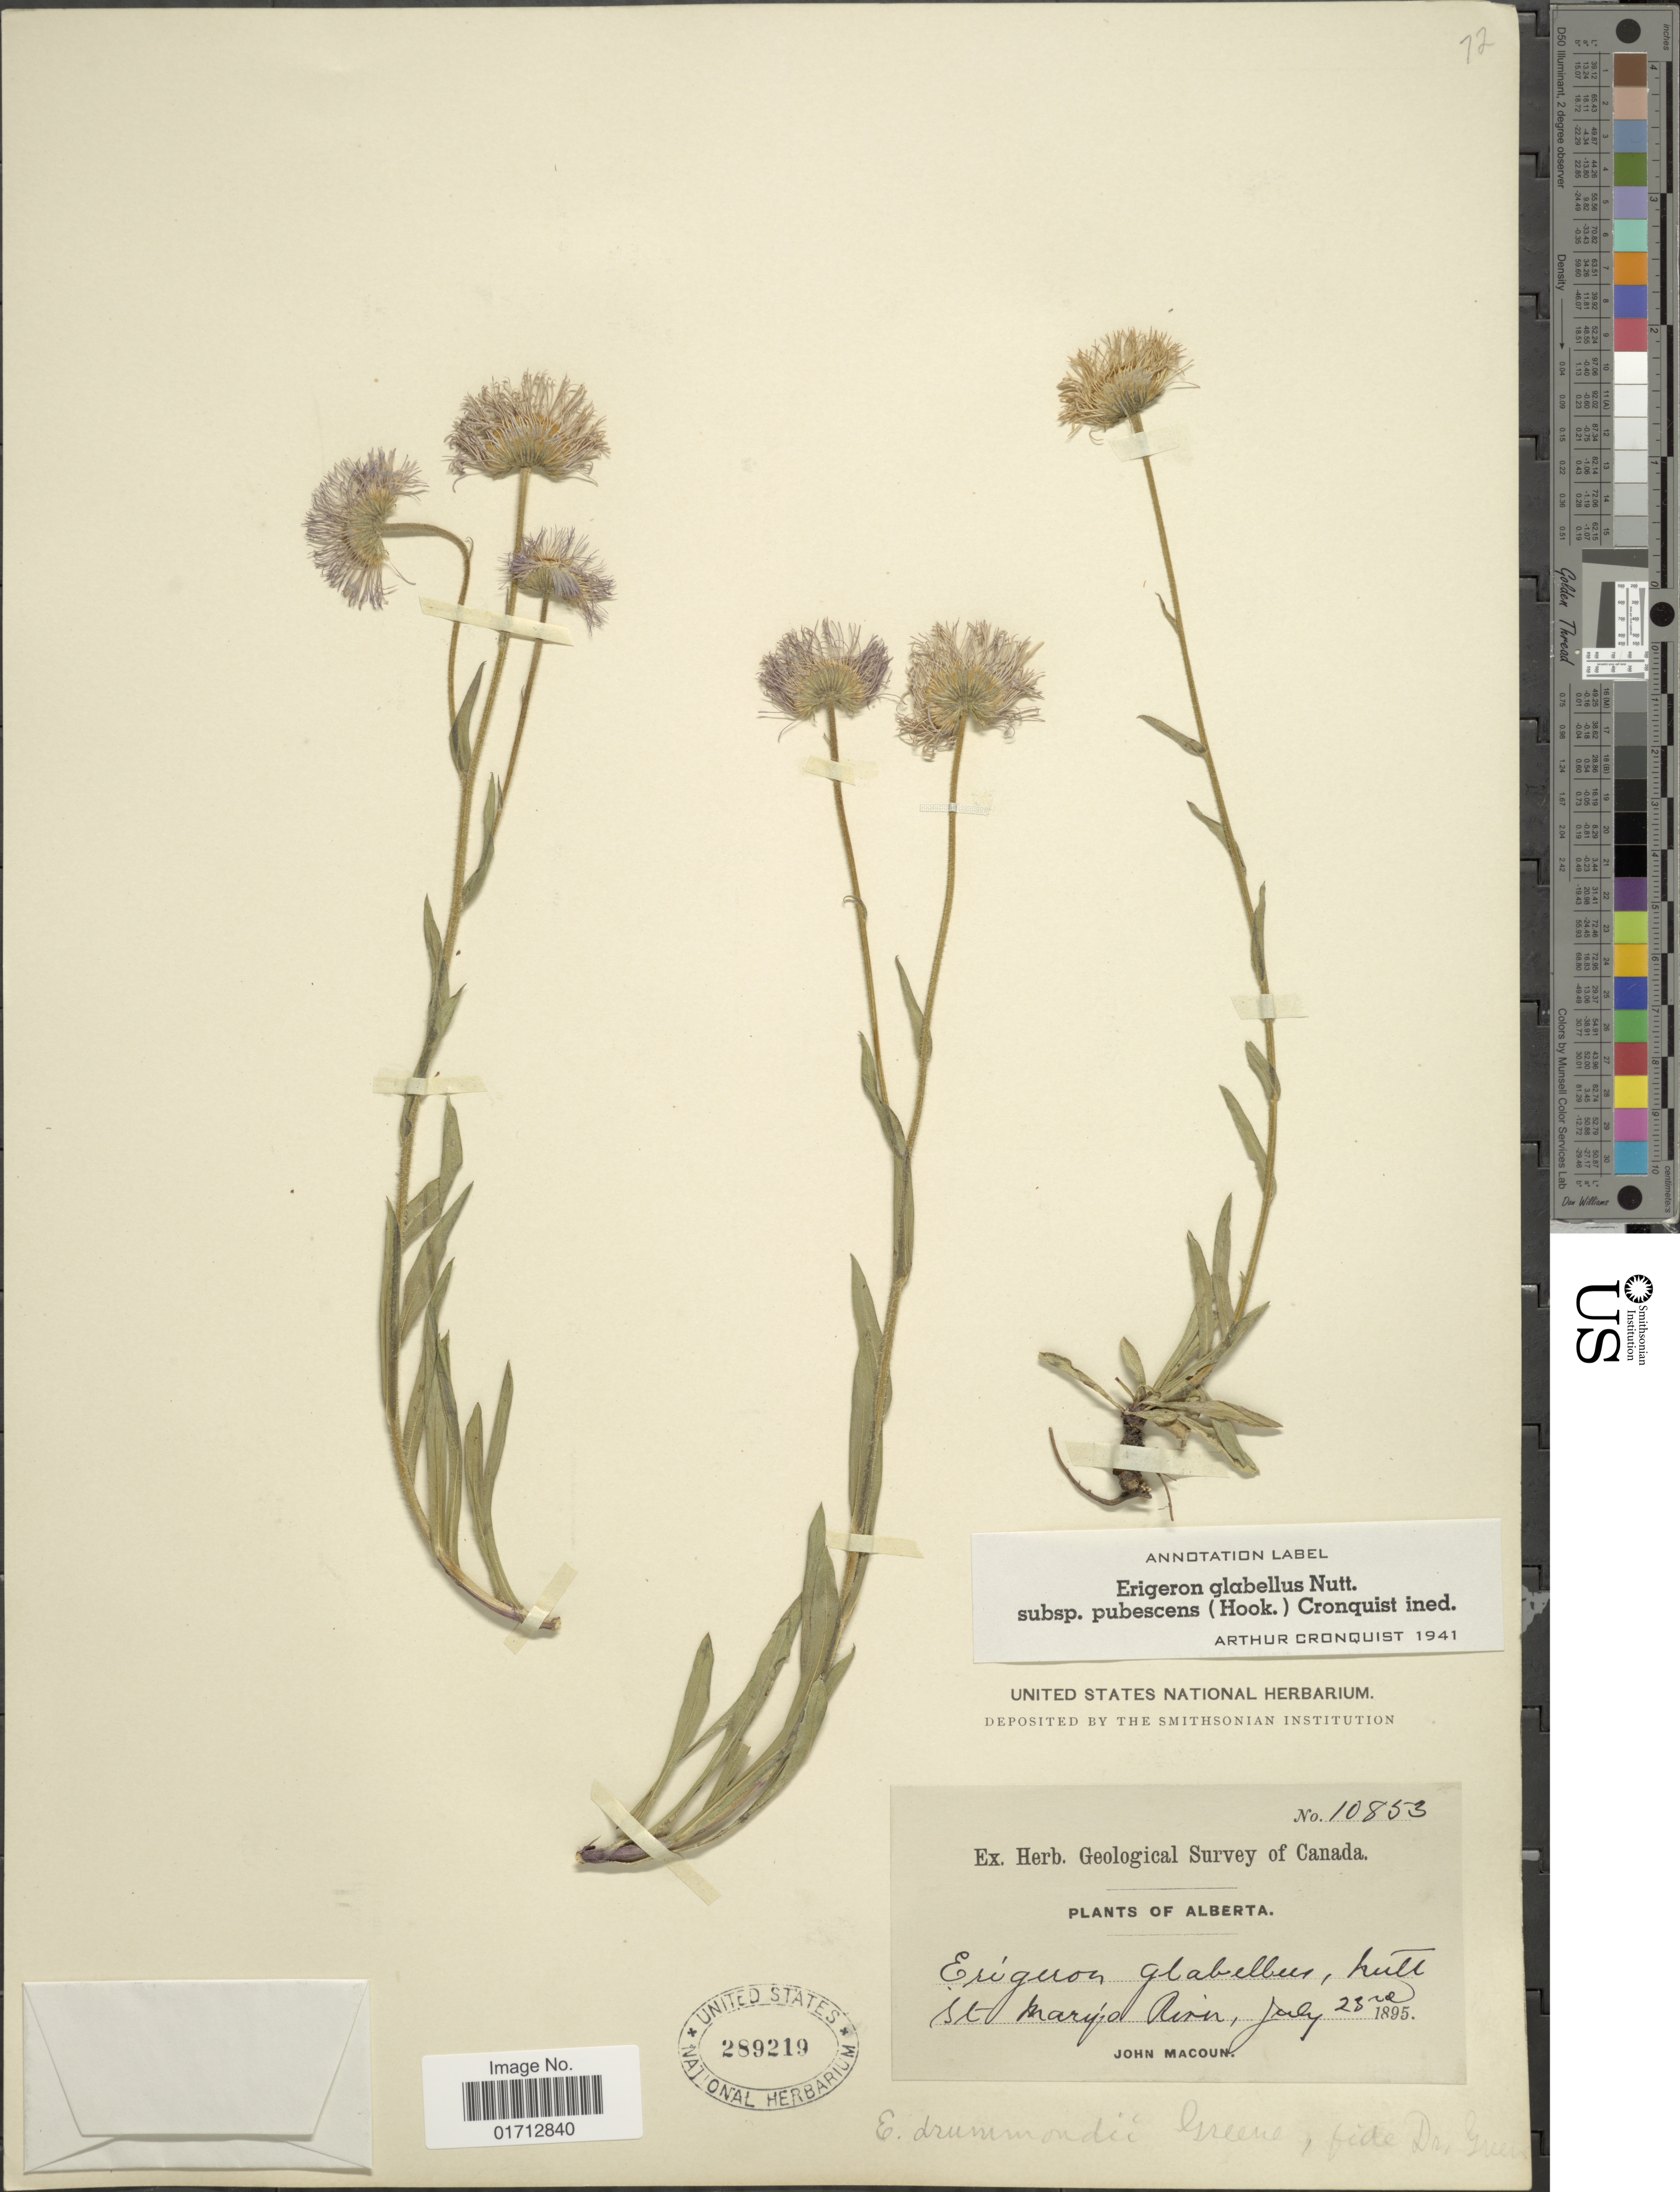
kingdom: Plantae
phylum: Tracheophyta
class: Magnoliopsida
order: Asterales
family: Asteraceae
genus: Erigeron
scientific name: Erigeron glabellus subsp. pubescens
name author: (Hook.) Cronq.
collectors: J. Macoun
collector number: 10853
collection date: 1895-07-23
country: Canada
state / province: Alberta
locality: St. Marys River.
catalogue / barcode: US 289219